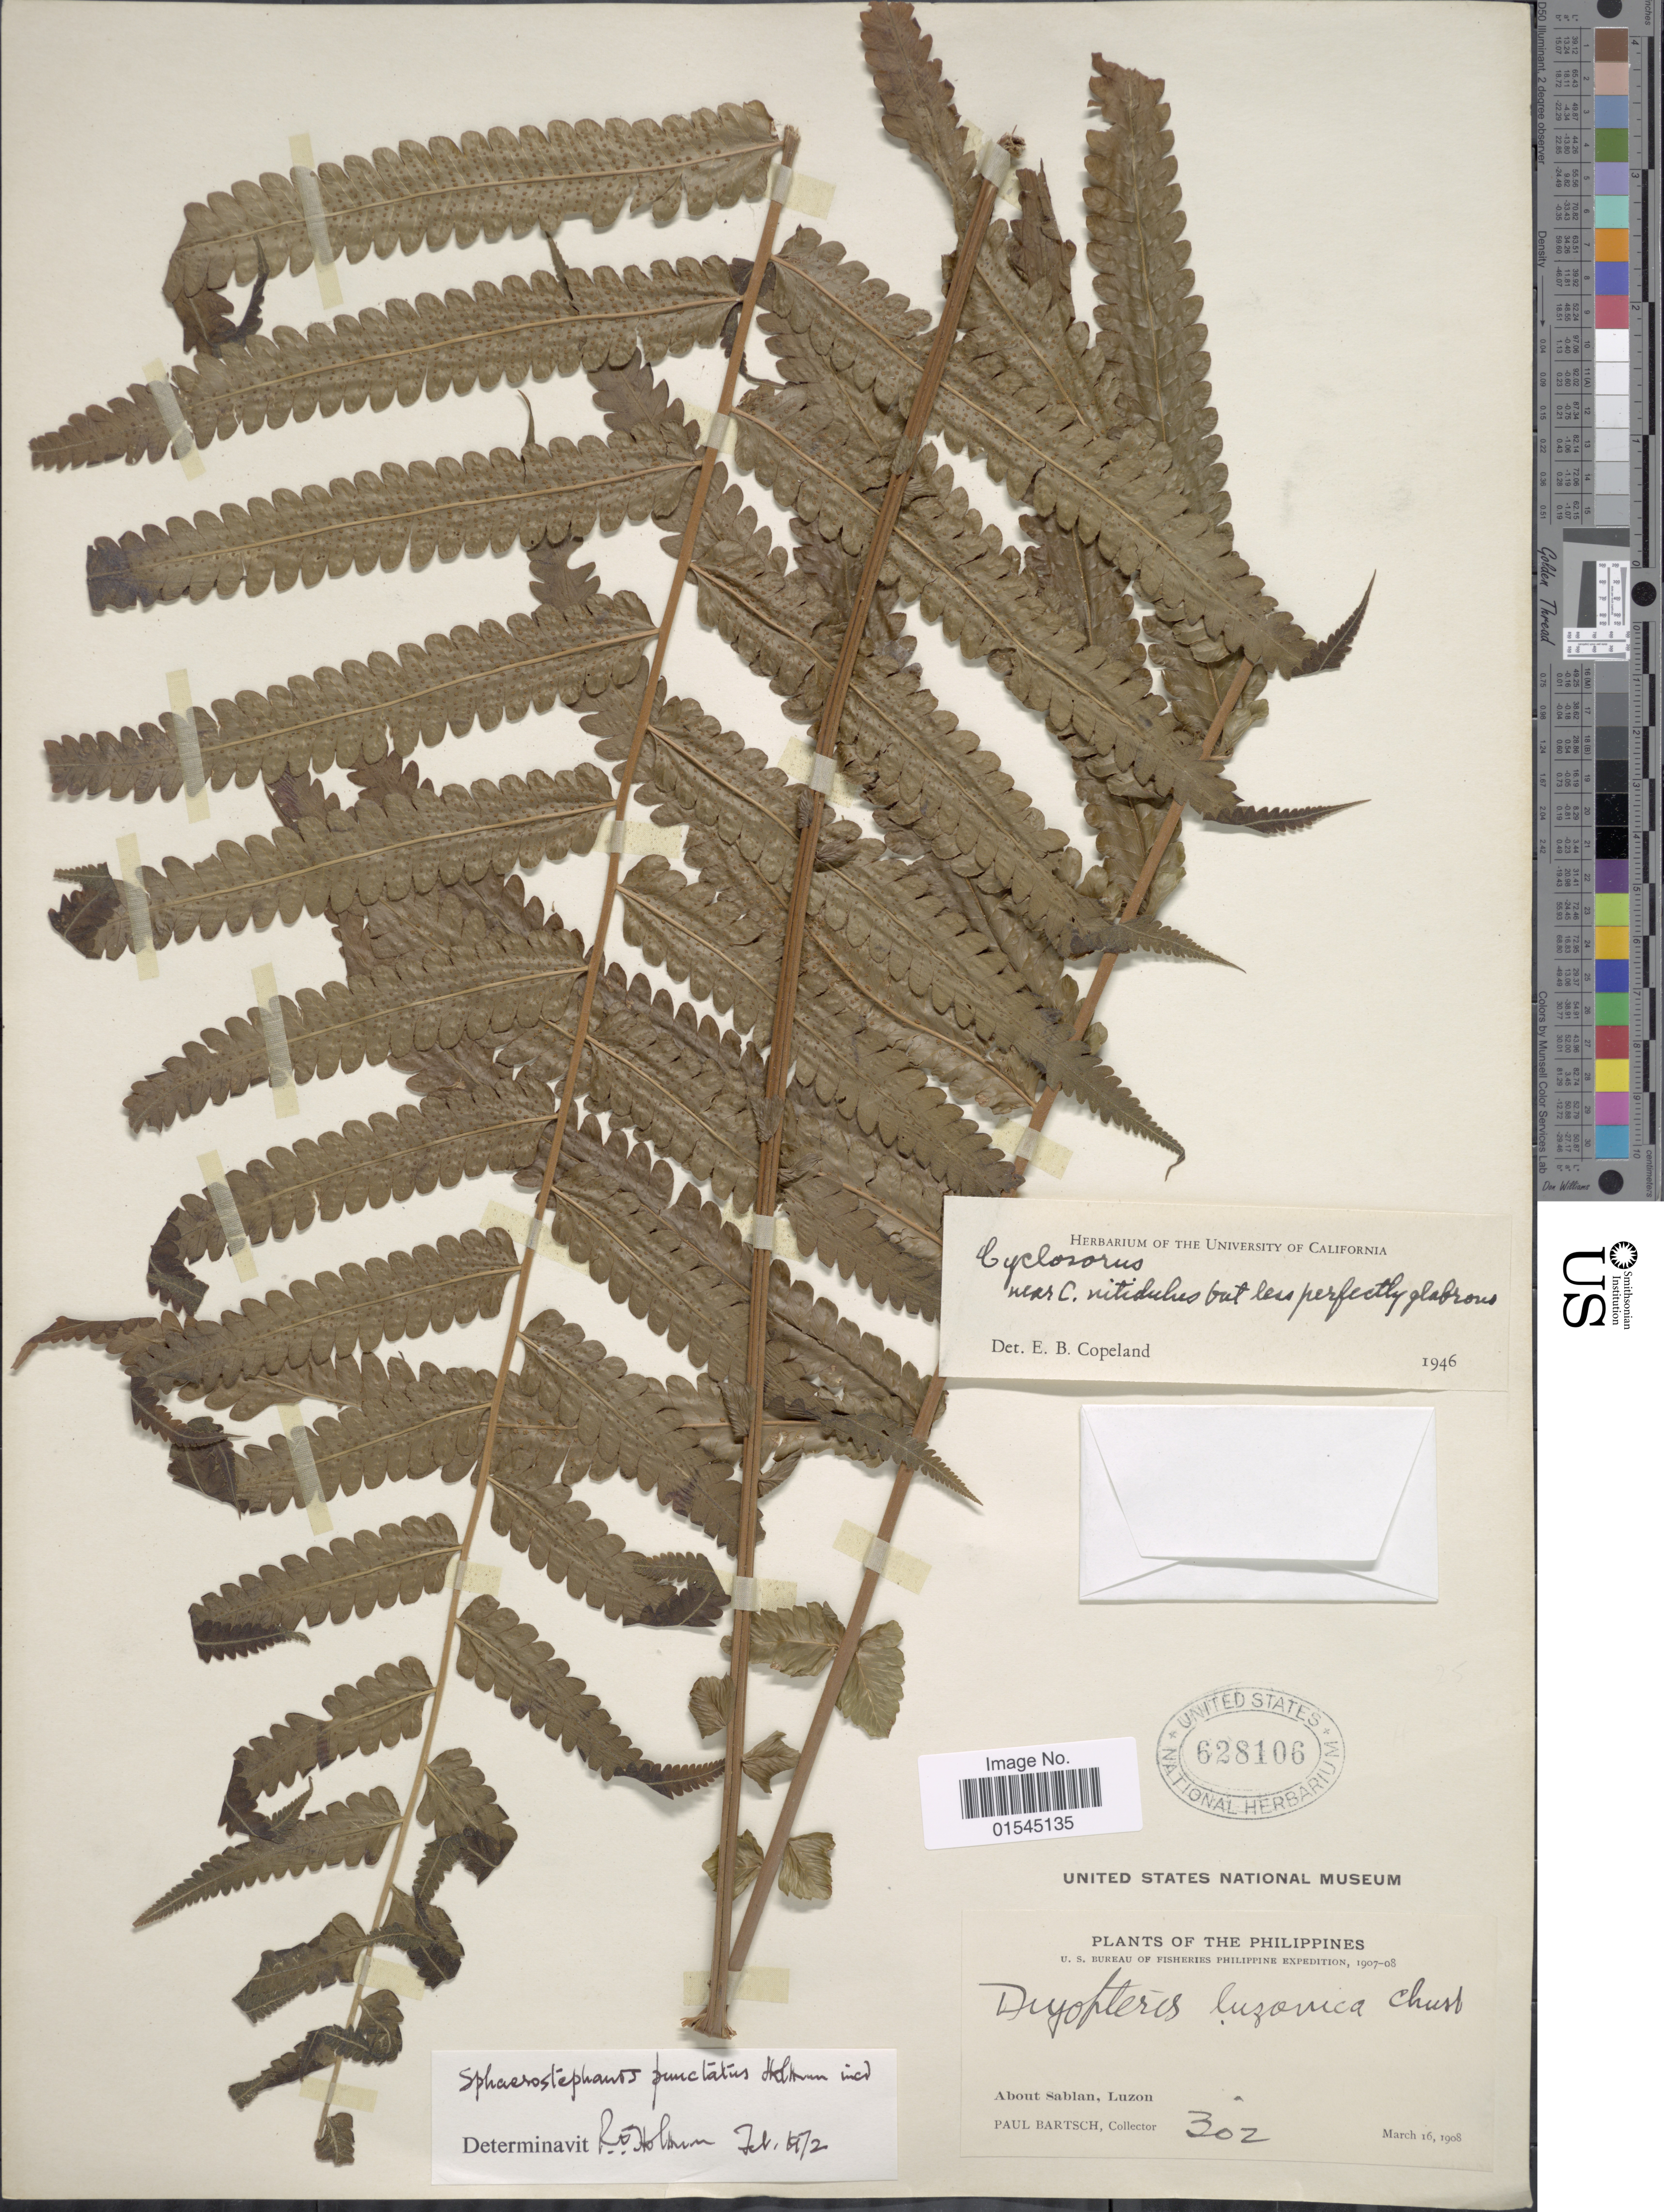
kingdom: Plantae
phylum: Tracheophyta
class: Polypodiopsida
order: Polypodiales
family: Thelypteridaceae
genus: Sphaerostephanos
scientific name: Sphaerostephanos punctatus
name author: Holttum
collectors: P. Bartsch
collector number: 302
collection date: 1908-03-16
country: Philippines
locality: About Sablan, Luzon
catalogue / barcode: US 628106